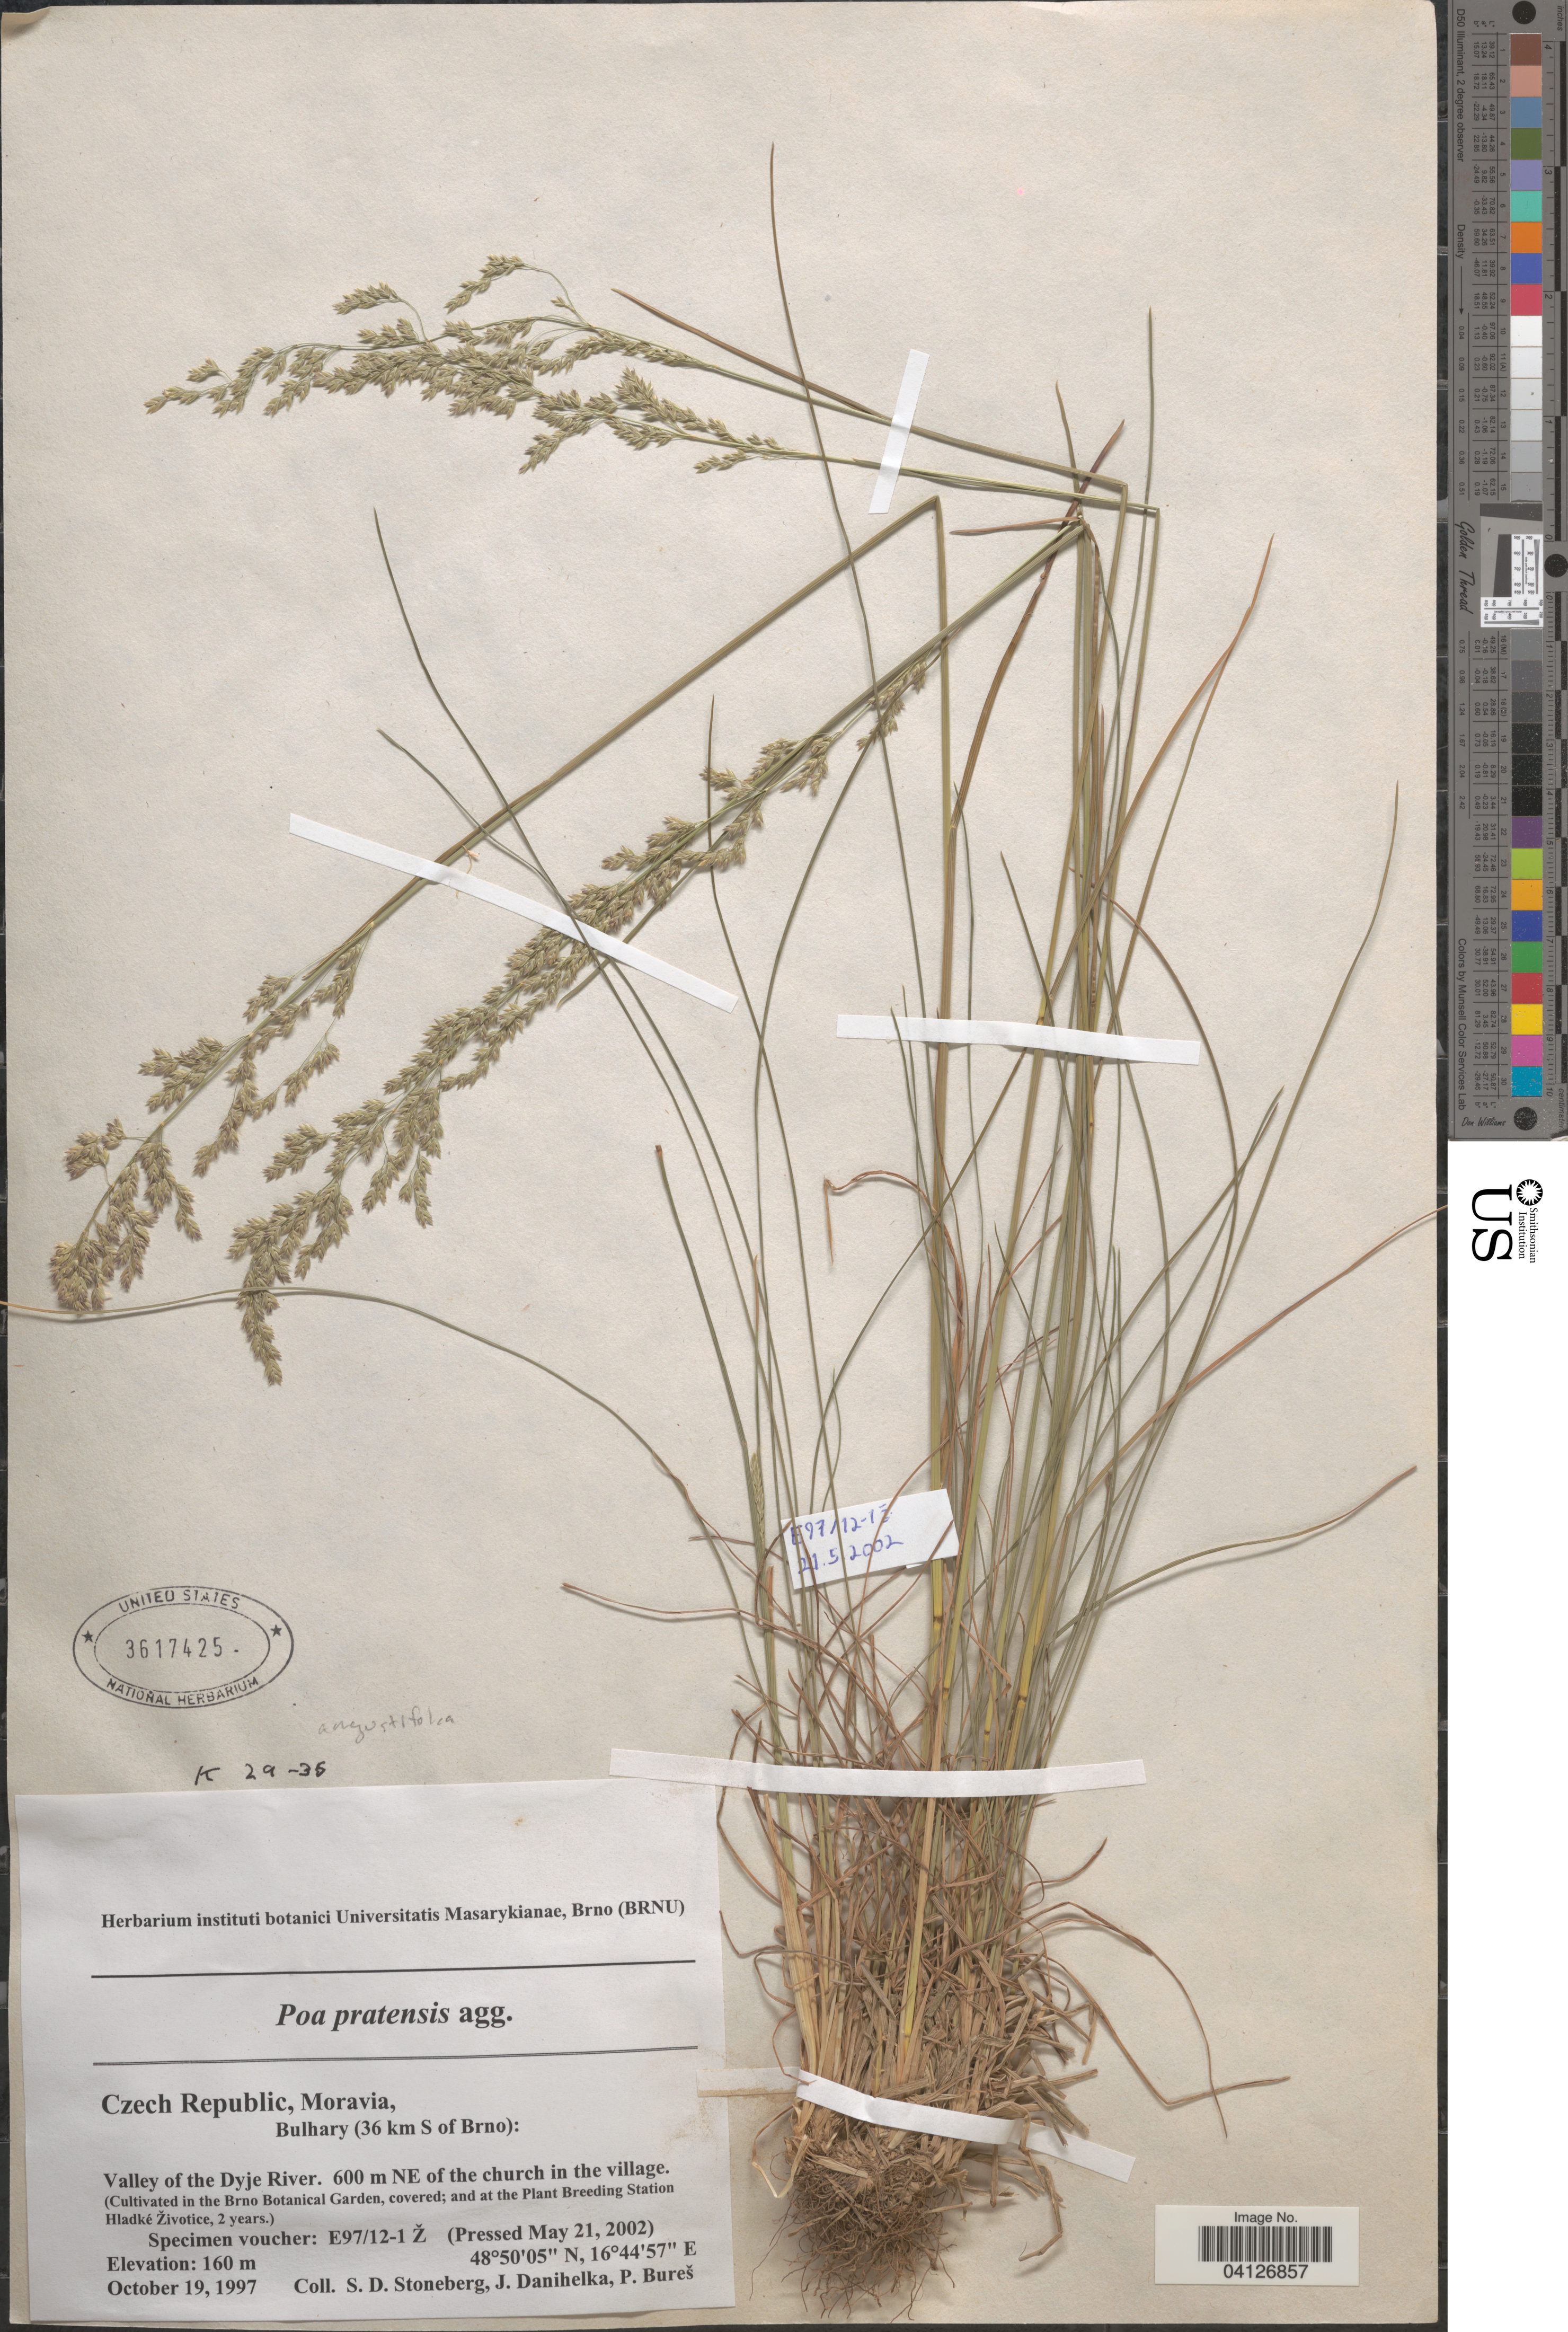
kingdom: Plantae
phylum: Tracheophyta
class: Liliopsida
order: Poales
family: Poaceae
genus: Poa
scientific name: Poa pratensis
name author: L.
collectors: Ex herb. instituti botanici Universitatis Masarykianae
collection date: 2002-05-21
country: Czechia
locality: In the Brno Botanical Garden, covered; and at the Plant Breeding Station Hladké Životice, 2 years.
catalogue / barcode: US 3617425